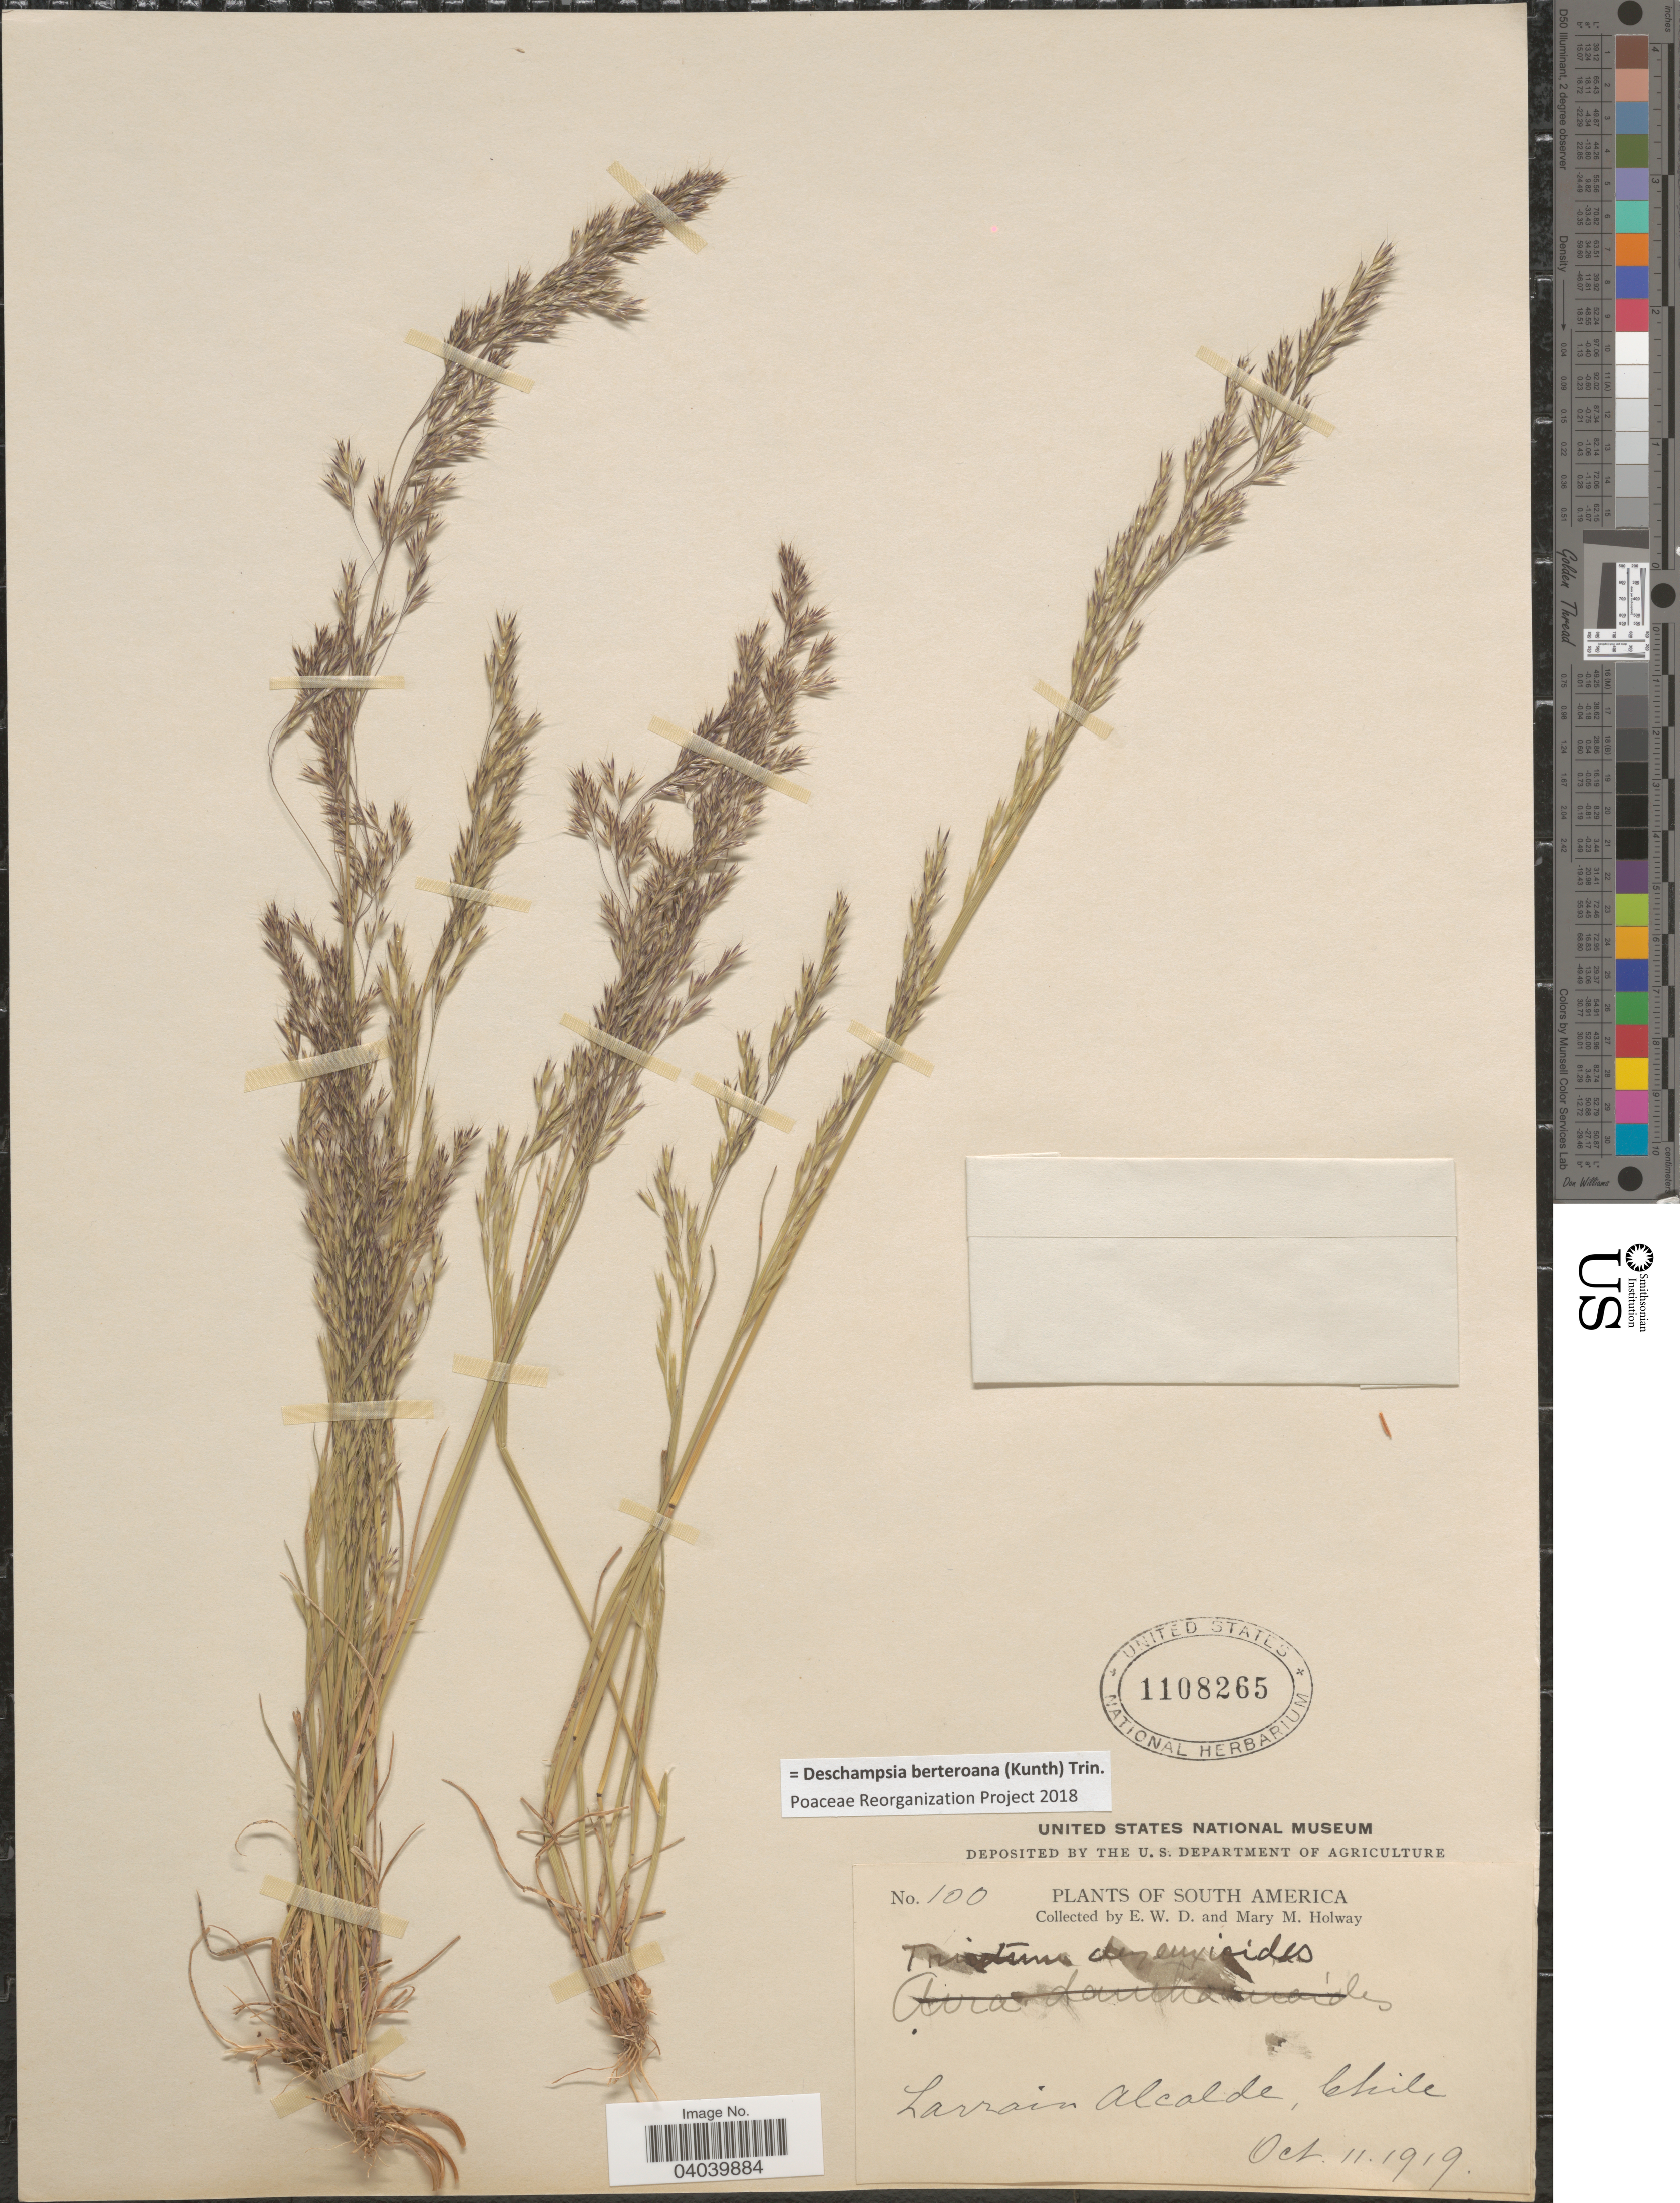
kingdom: Plantae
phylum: Tracheophyta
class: Liliopsida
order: Poales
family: Poaceae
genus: Deschampsia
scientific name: Deschampsia berteroana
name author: (Kunth) Trin.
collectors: E. W. D. Holway & M. M. Holway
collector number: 100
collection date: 1919-10-11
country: Chile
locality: Larrain Alcalde.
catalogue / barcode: US 1108265